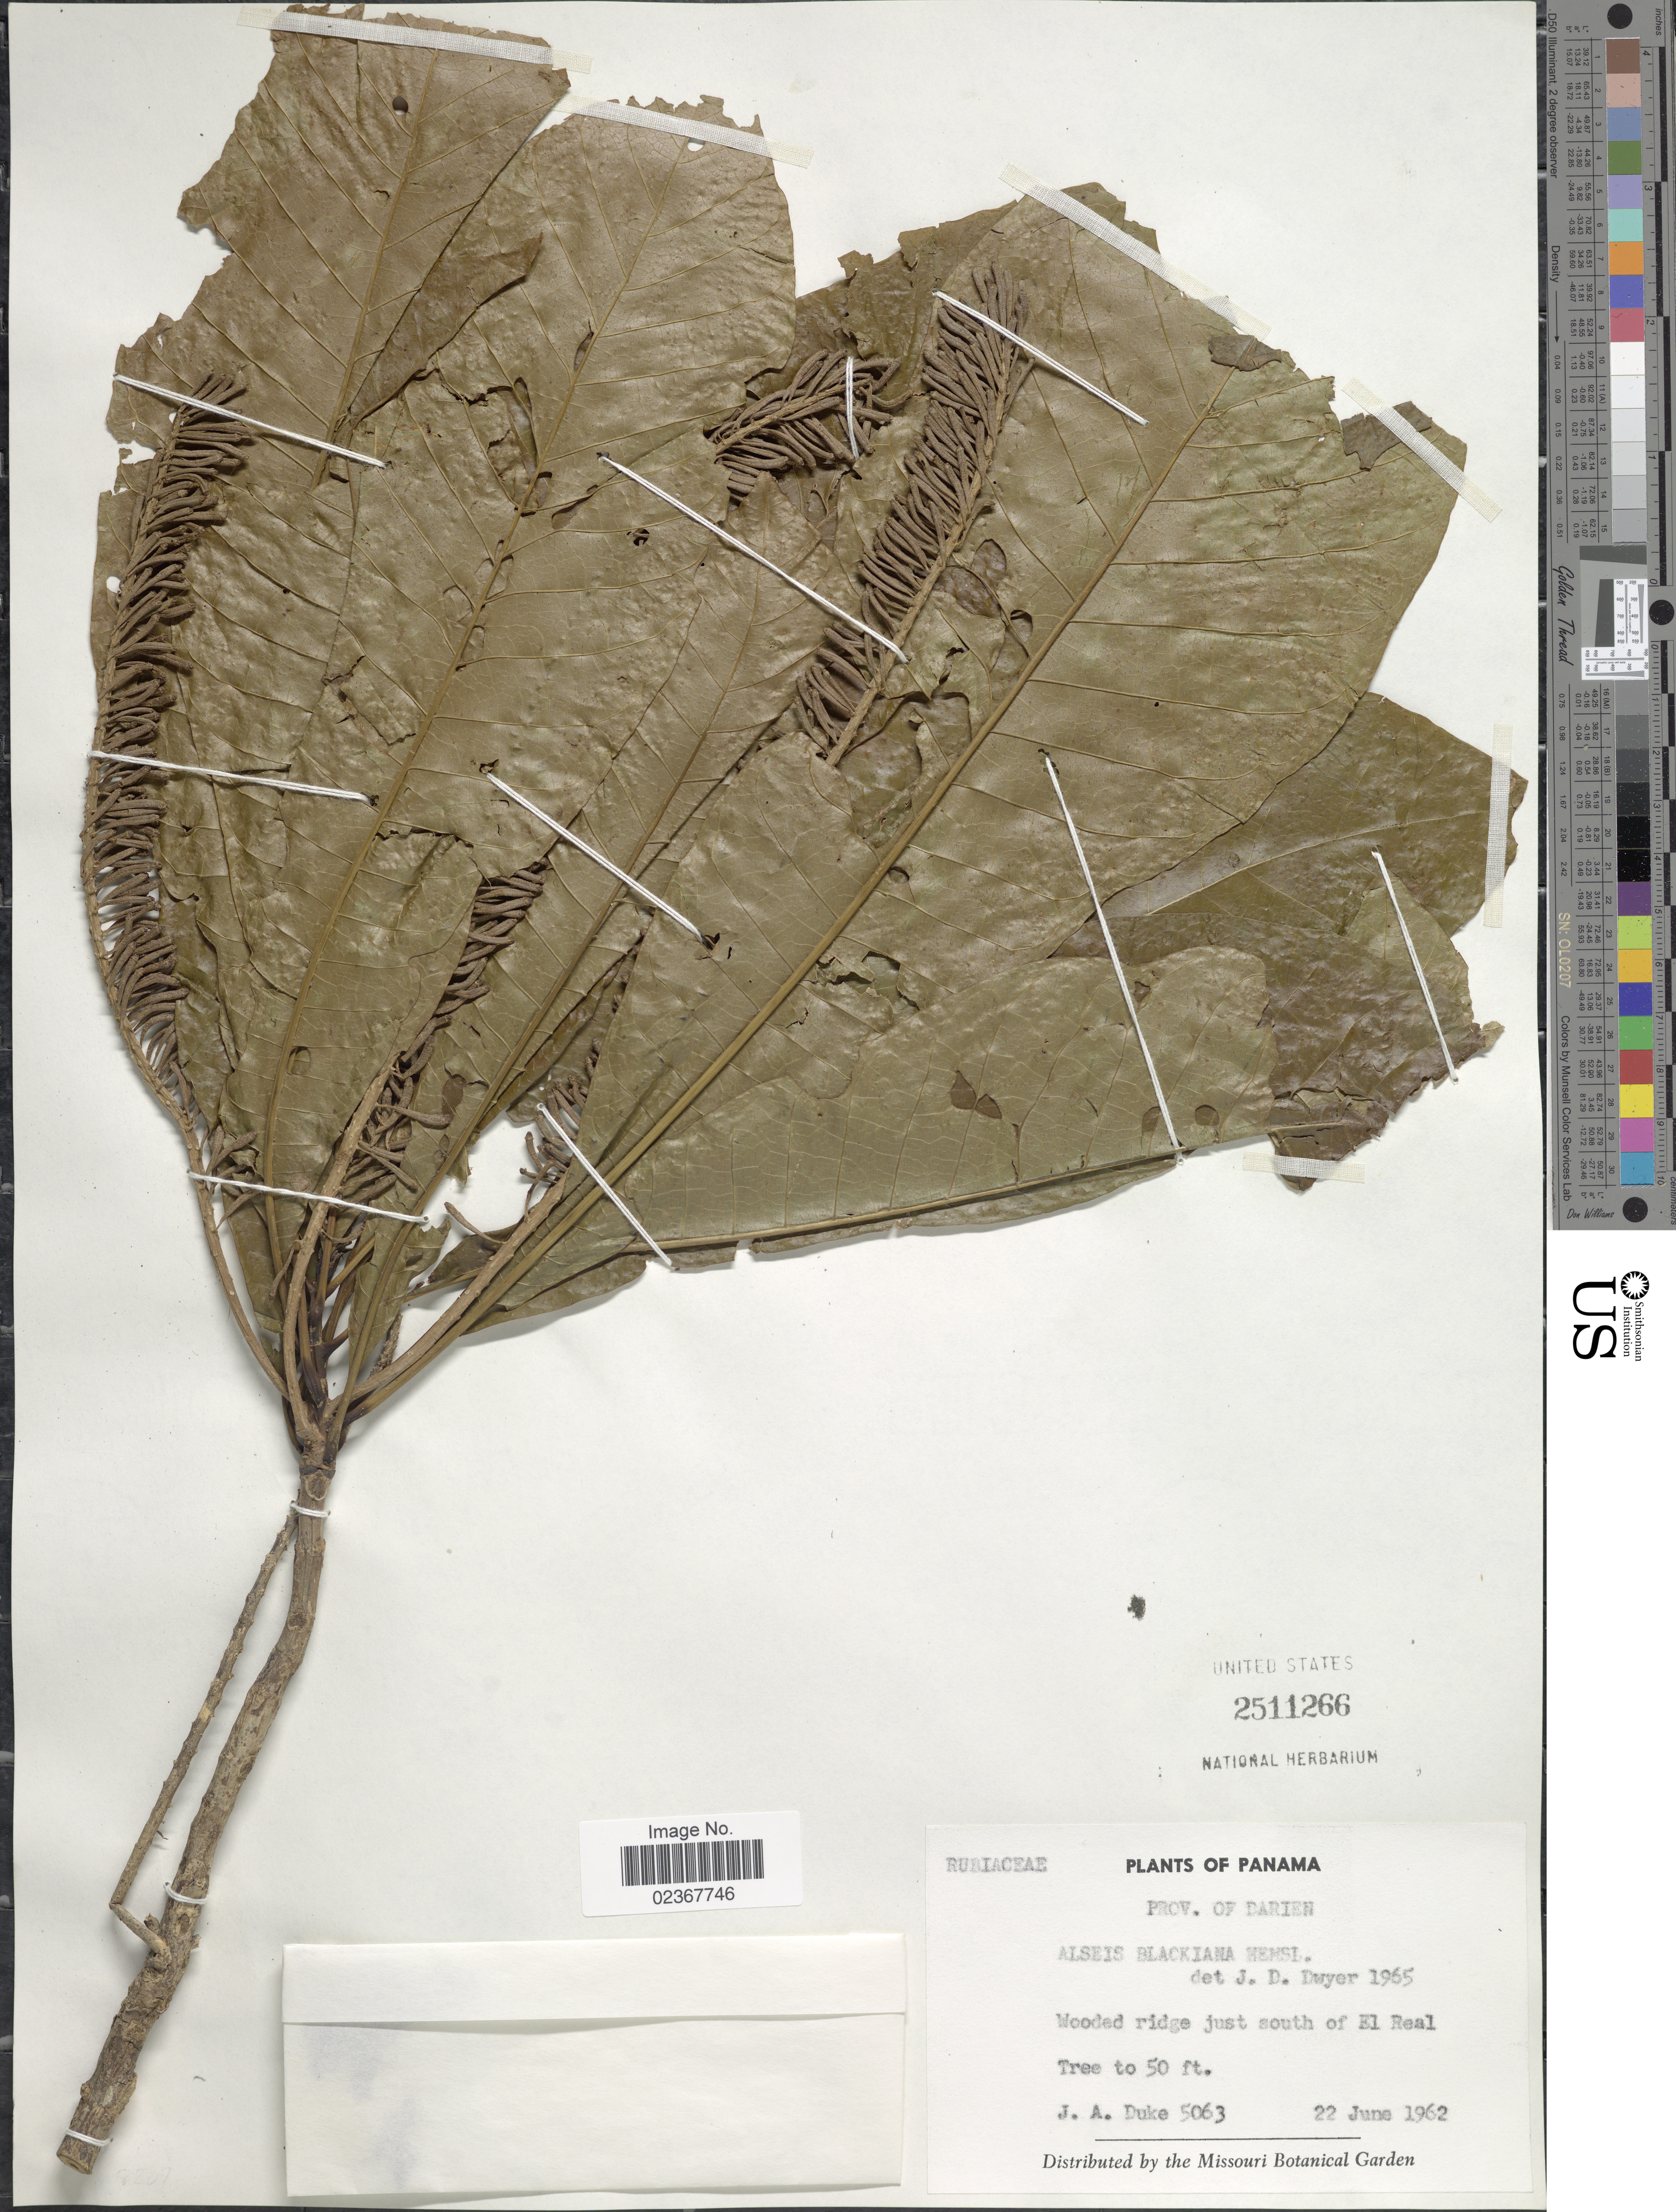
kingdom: Plantae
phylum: Tracheophyta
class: Magnoliopsida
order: Gentianales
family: Rubiaceae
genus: Alseis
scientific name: Alseis blackiana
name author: Hemsl.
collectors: J. A. Duke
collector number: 5063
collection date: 1962-06-22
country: Panama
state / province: Darién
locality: Wooded ridge just south of El Real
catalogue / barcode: US 2511266